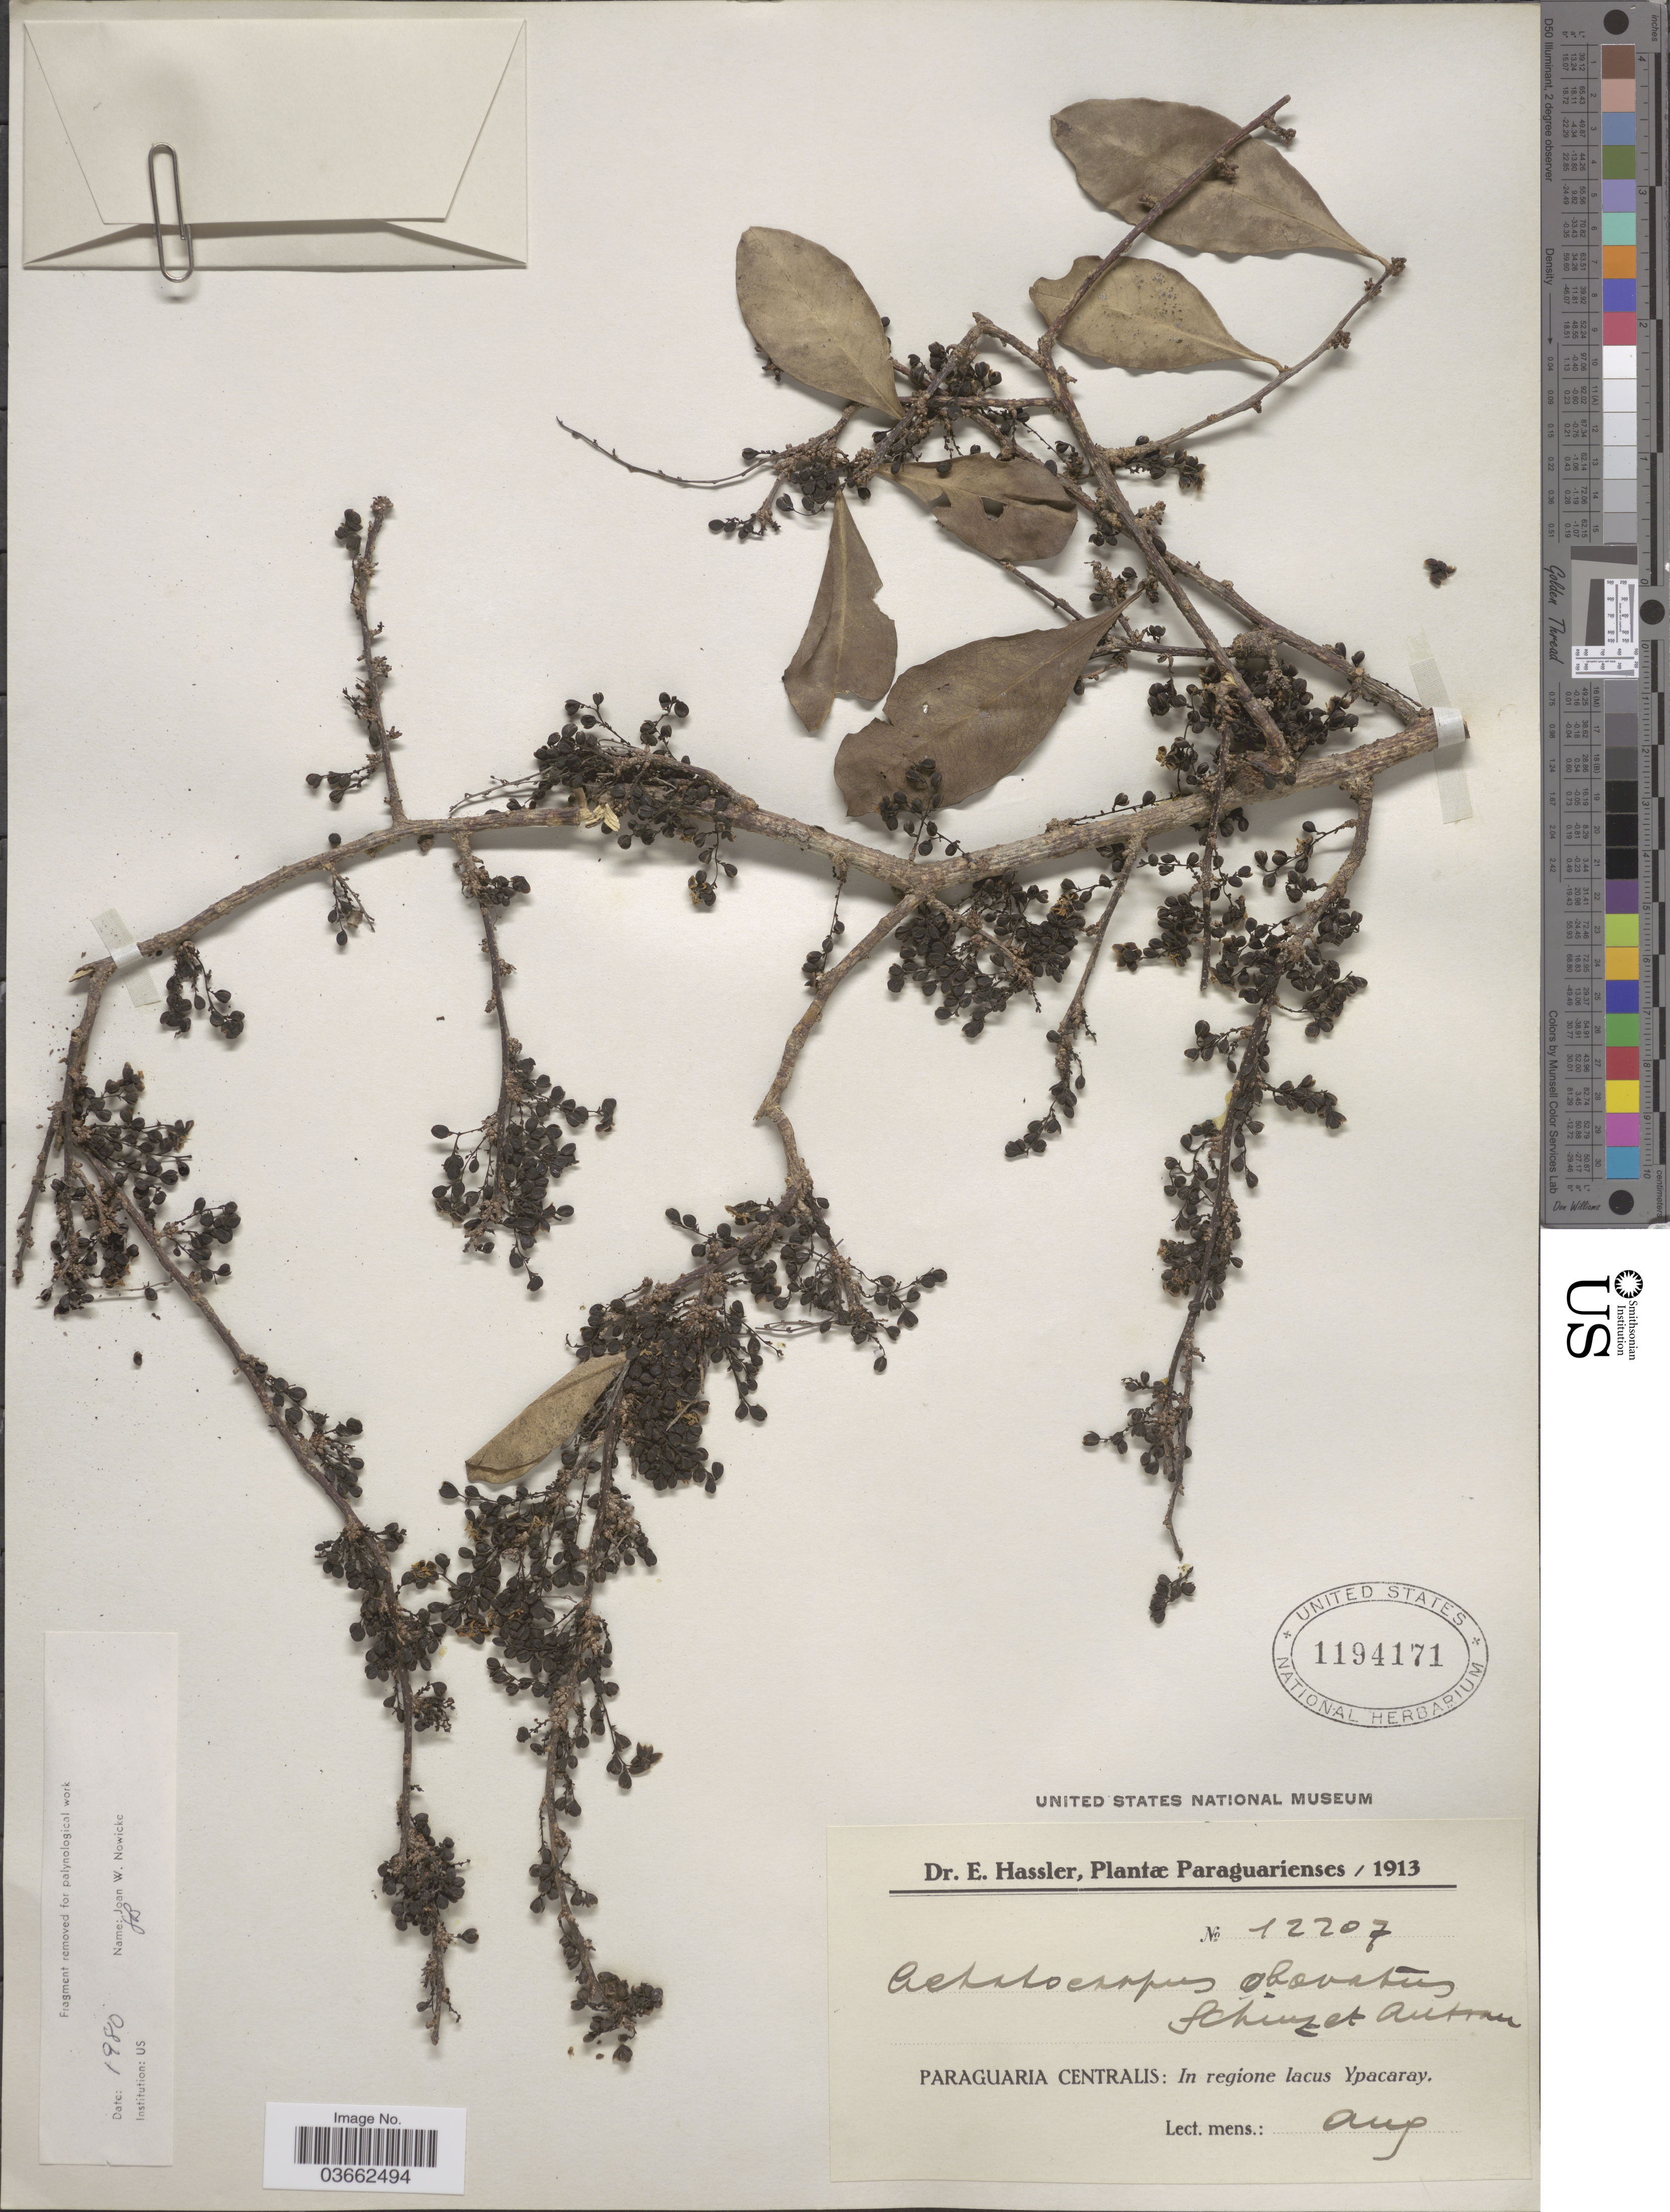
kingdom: Plantae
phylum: Tracheophyta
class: Magnoliopsida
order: Caryophyllales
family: Achatocarpaceae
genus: Achatocarpus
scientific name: Achatocarpus obovatus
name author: Schinz & Autran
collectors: E. Hassler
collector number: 12207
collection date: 1913-08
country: Paraguay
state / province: Paraguari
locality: Paraguaria Centralis: In regione lacus Ypacaray.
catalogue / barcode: US 1194171